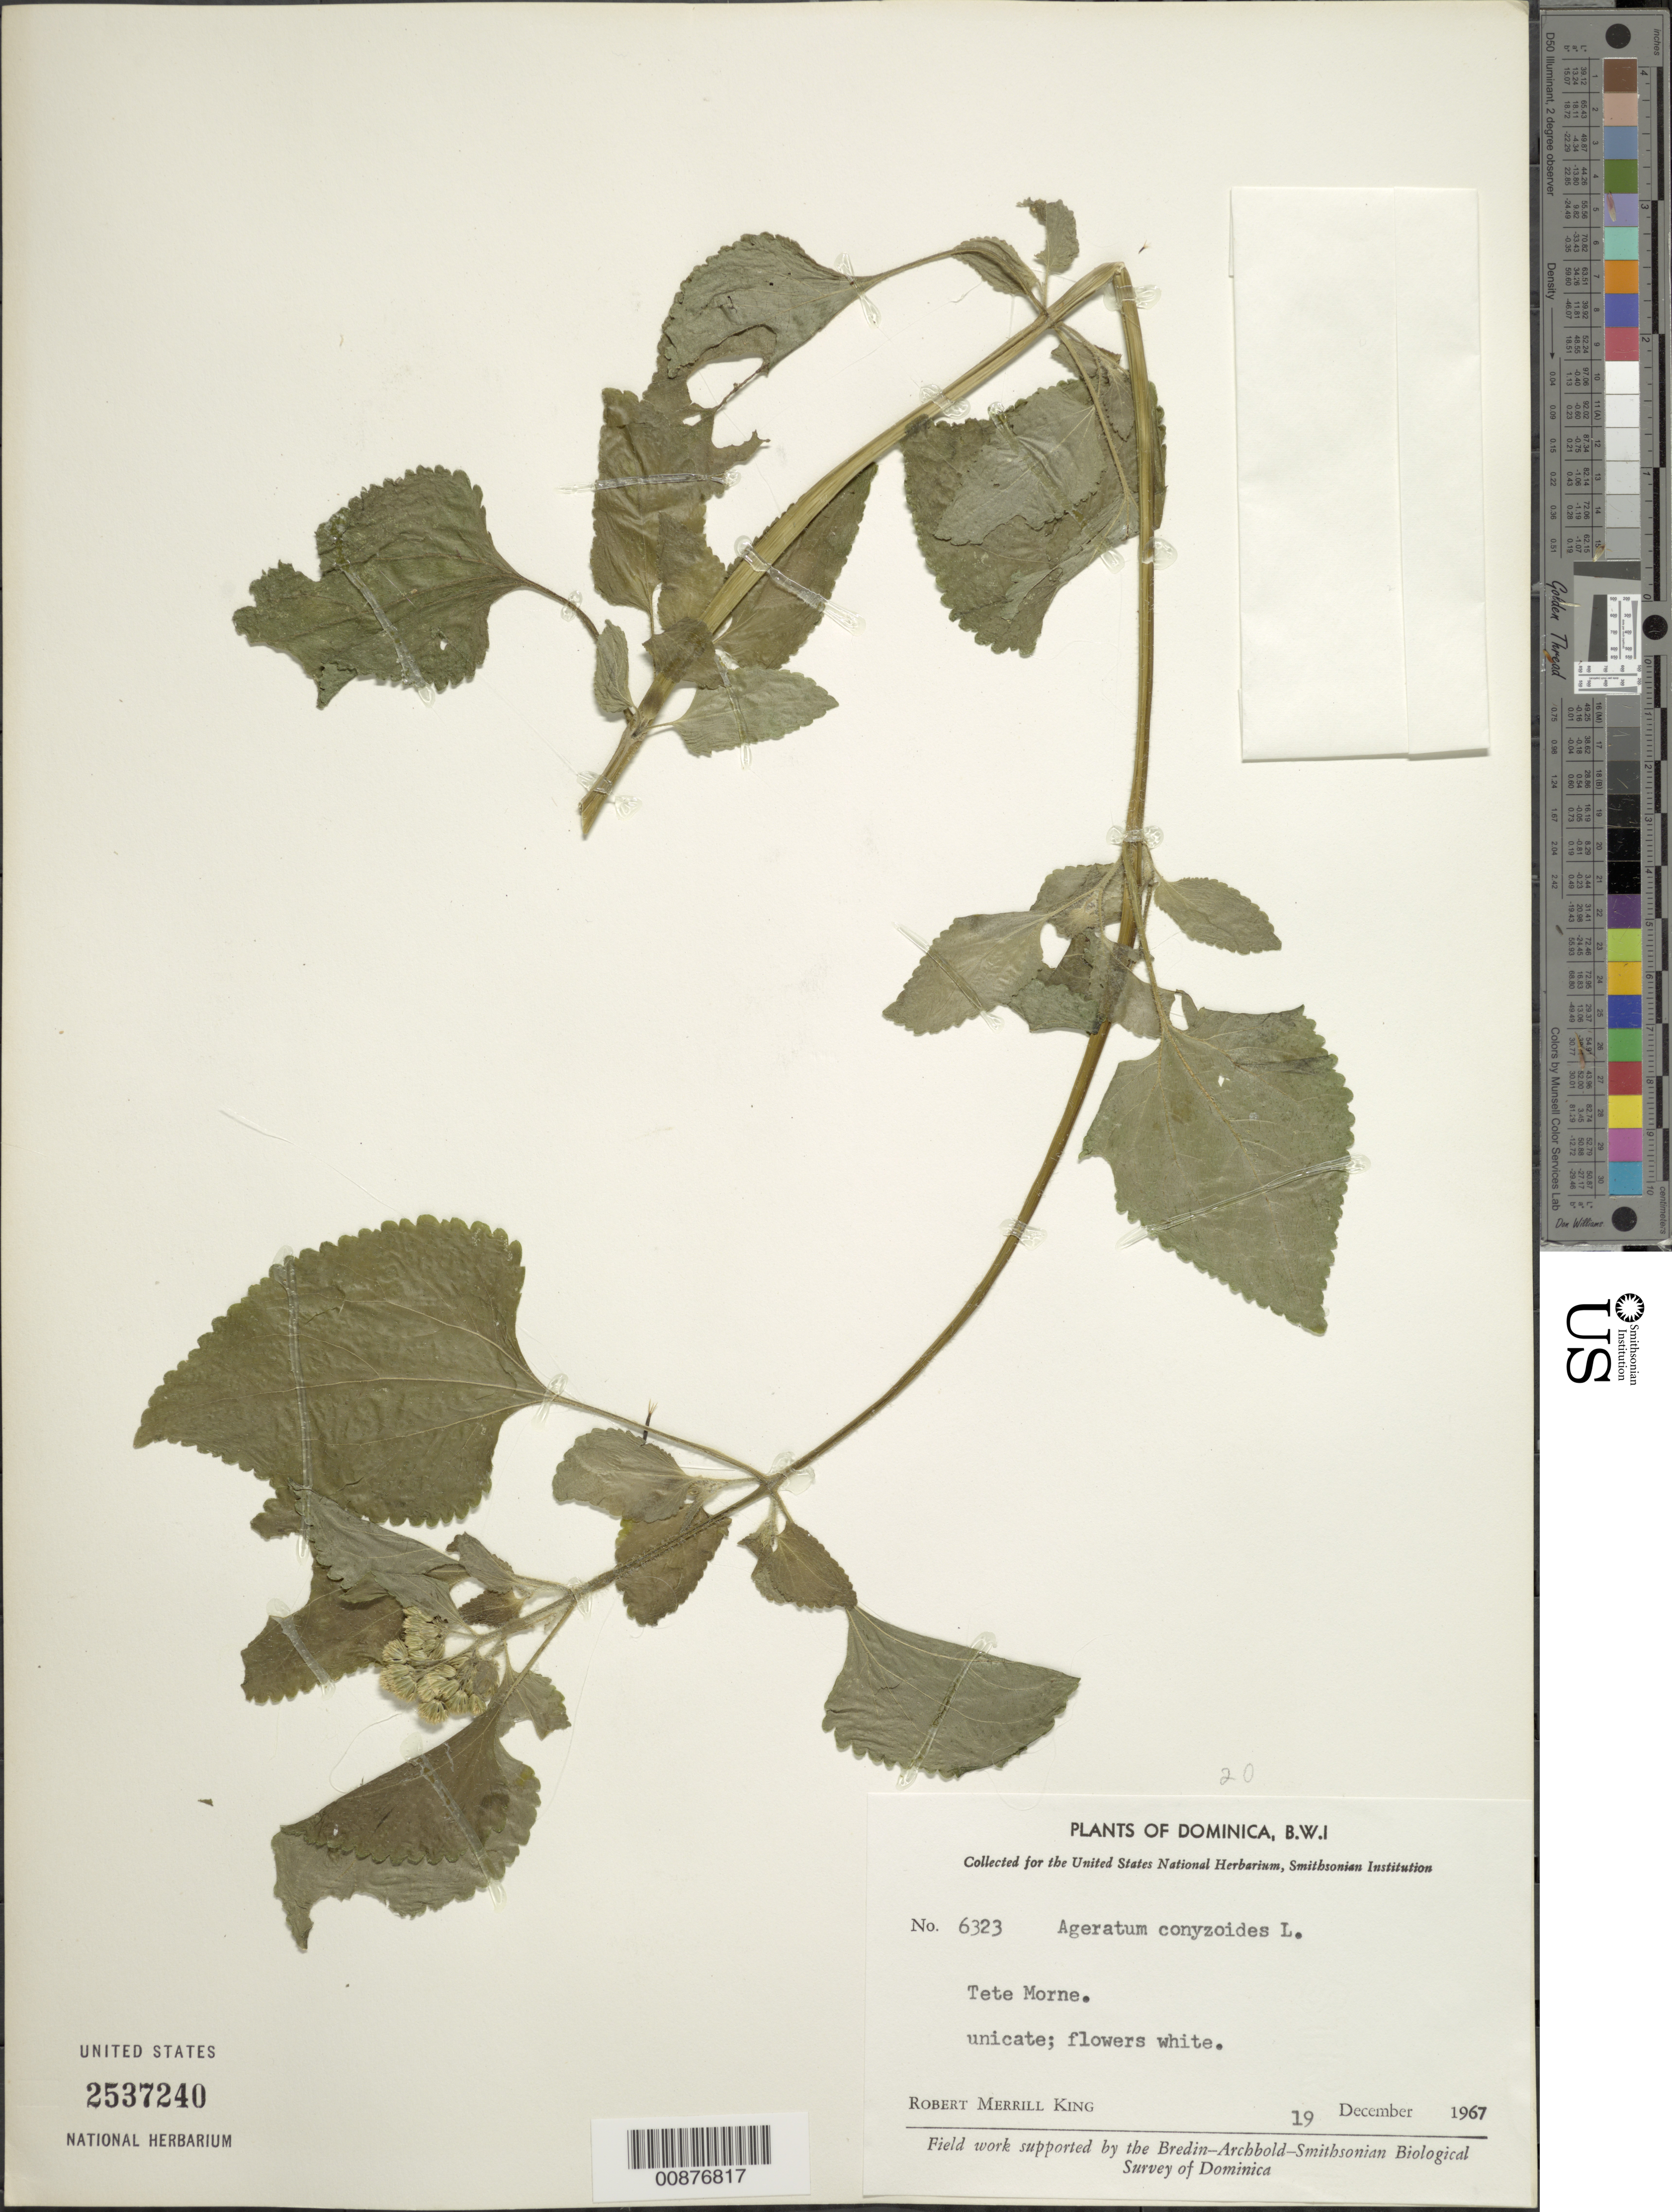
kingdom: Plantae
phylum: Tracheophyta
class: Magnoliopsida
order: Asterales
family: Asteraceae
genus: Ageratum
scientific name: Ageratum conyzoides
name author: L.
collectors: R. M. King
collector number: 6323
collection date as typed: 19 Dec 1967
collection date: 1967-12-19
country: Dominica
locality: Tete Morne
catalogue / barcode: US 2537240